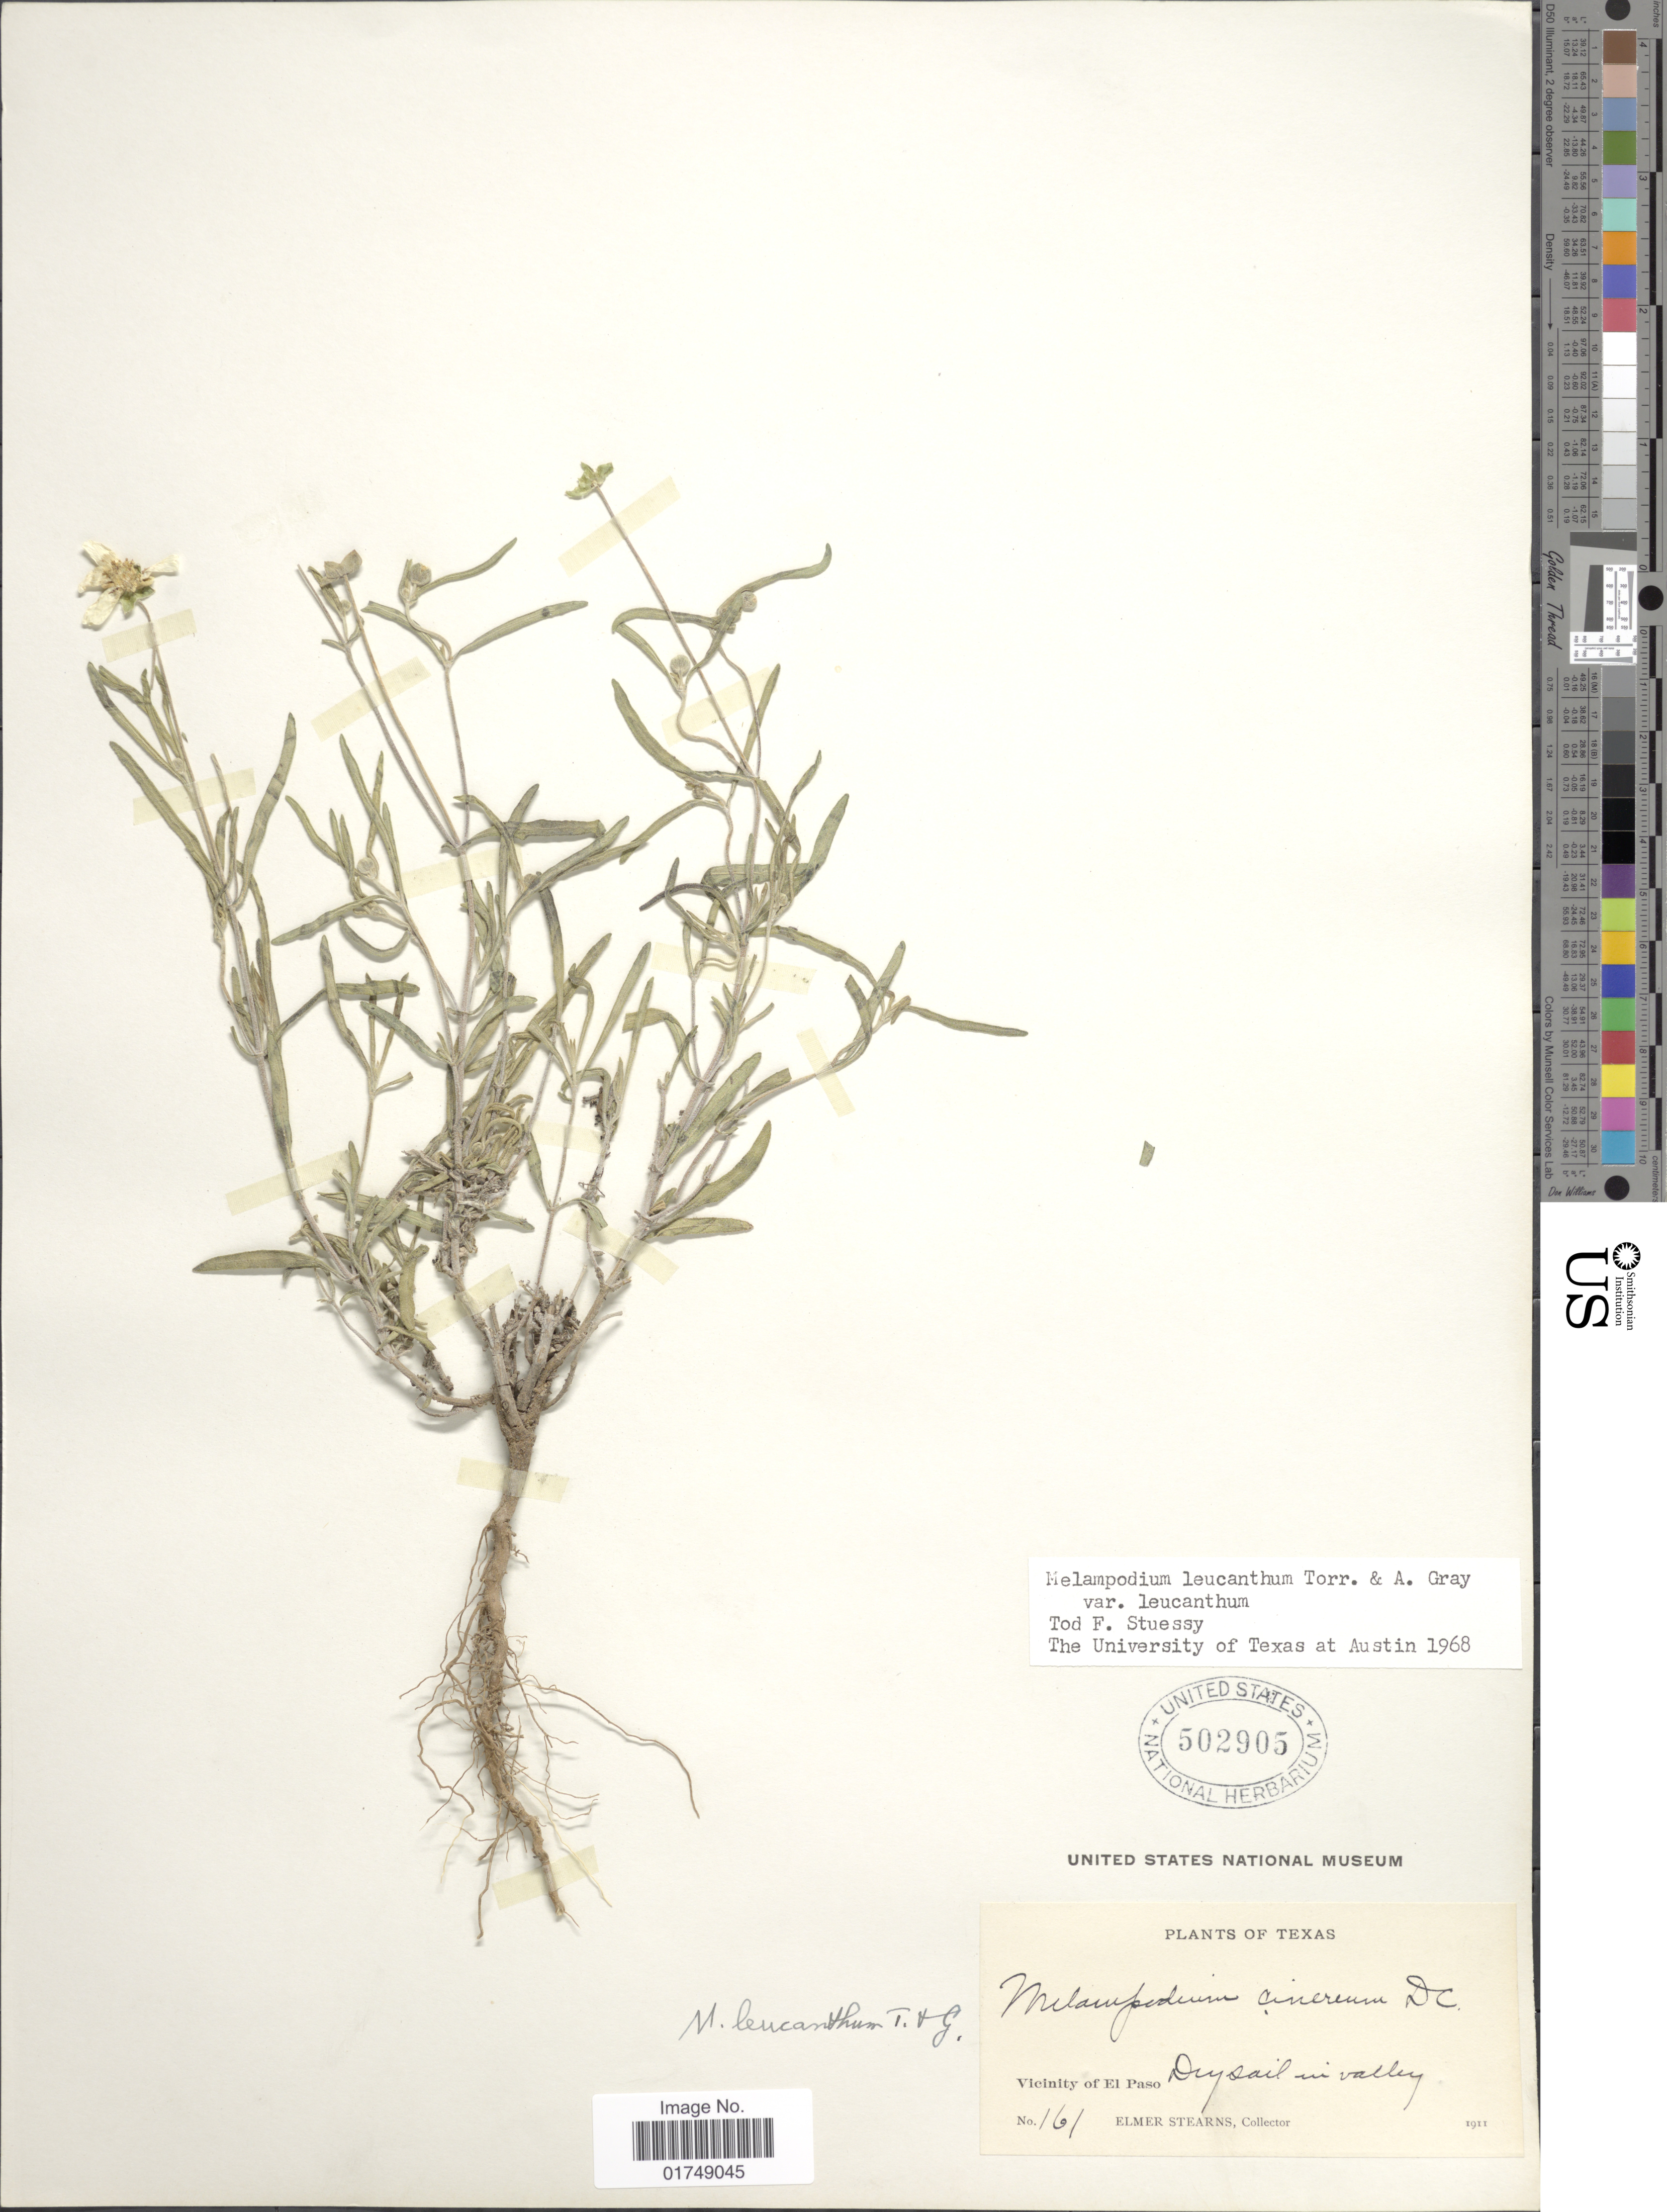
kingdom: Plantae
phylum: Tracheophyta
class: Magnoliopsida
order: Asterales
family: Asteraceae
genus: Melampodium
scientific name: Melampodium leucanthum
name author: Torr. & A. Gray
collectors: E. Stearns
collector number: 161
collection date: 1911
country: United States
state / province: Texas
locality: Vicinity of El Paso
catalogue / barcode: US 502905